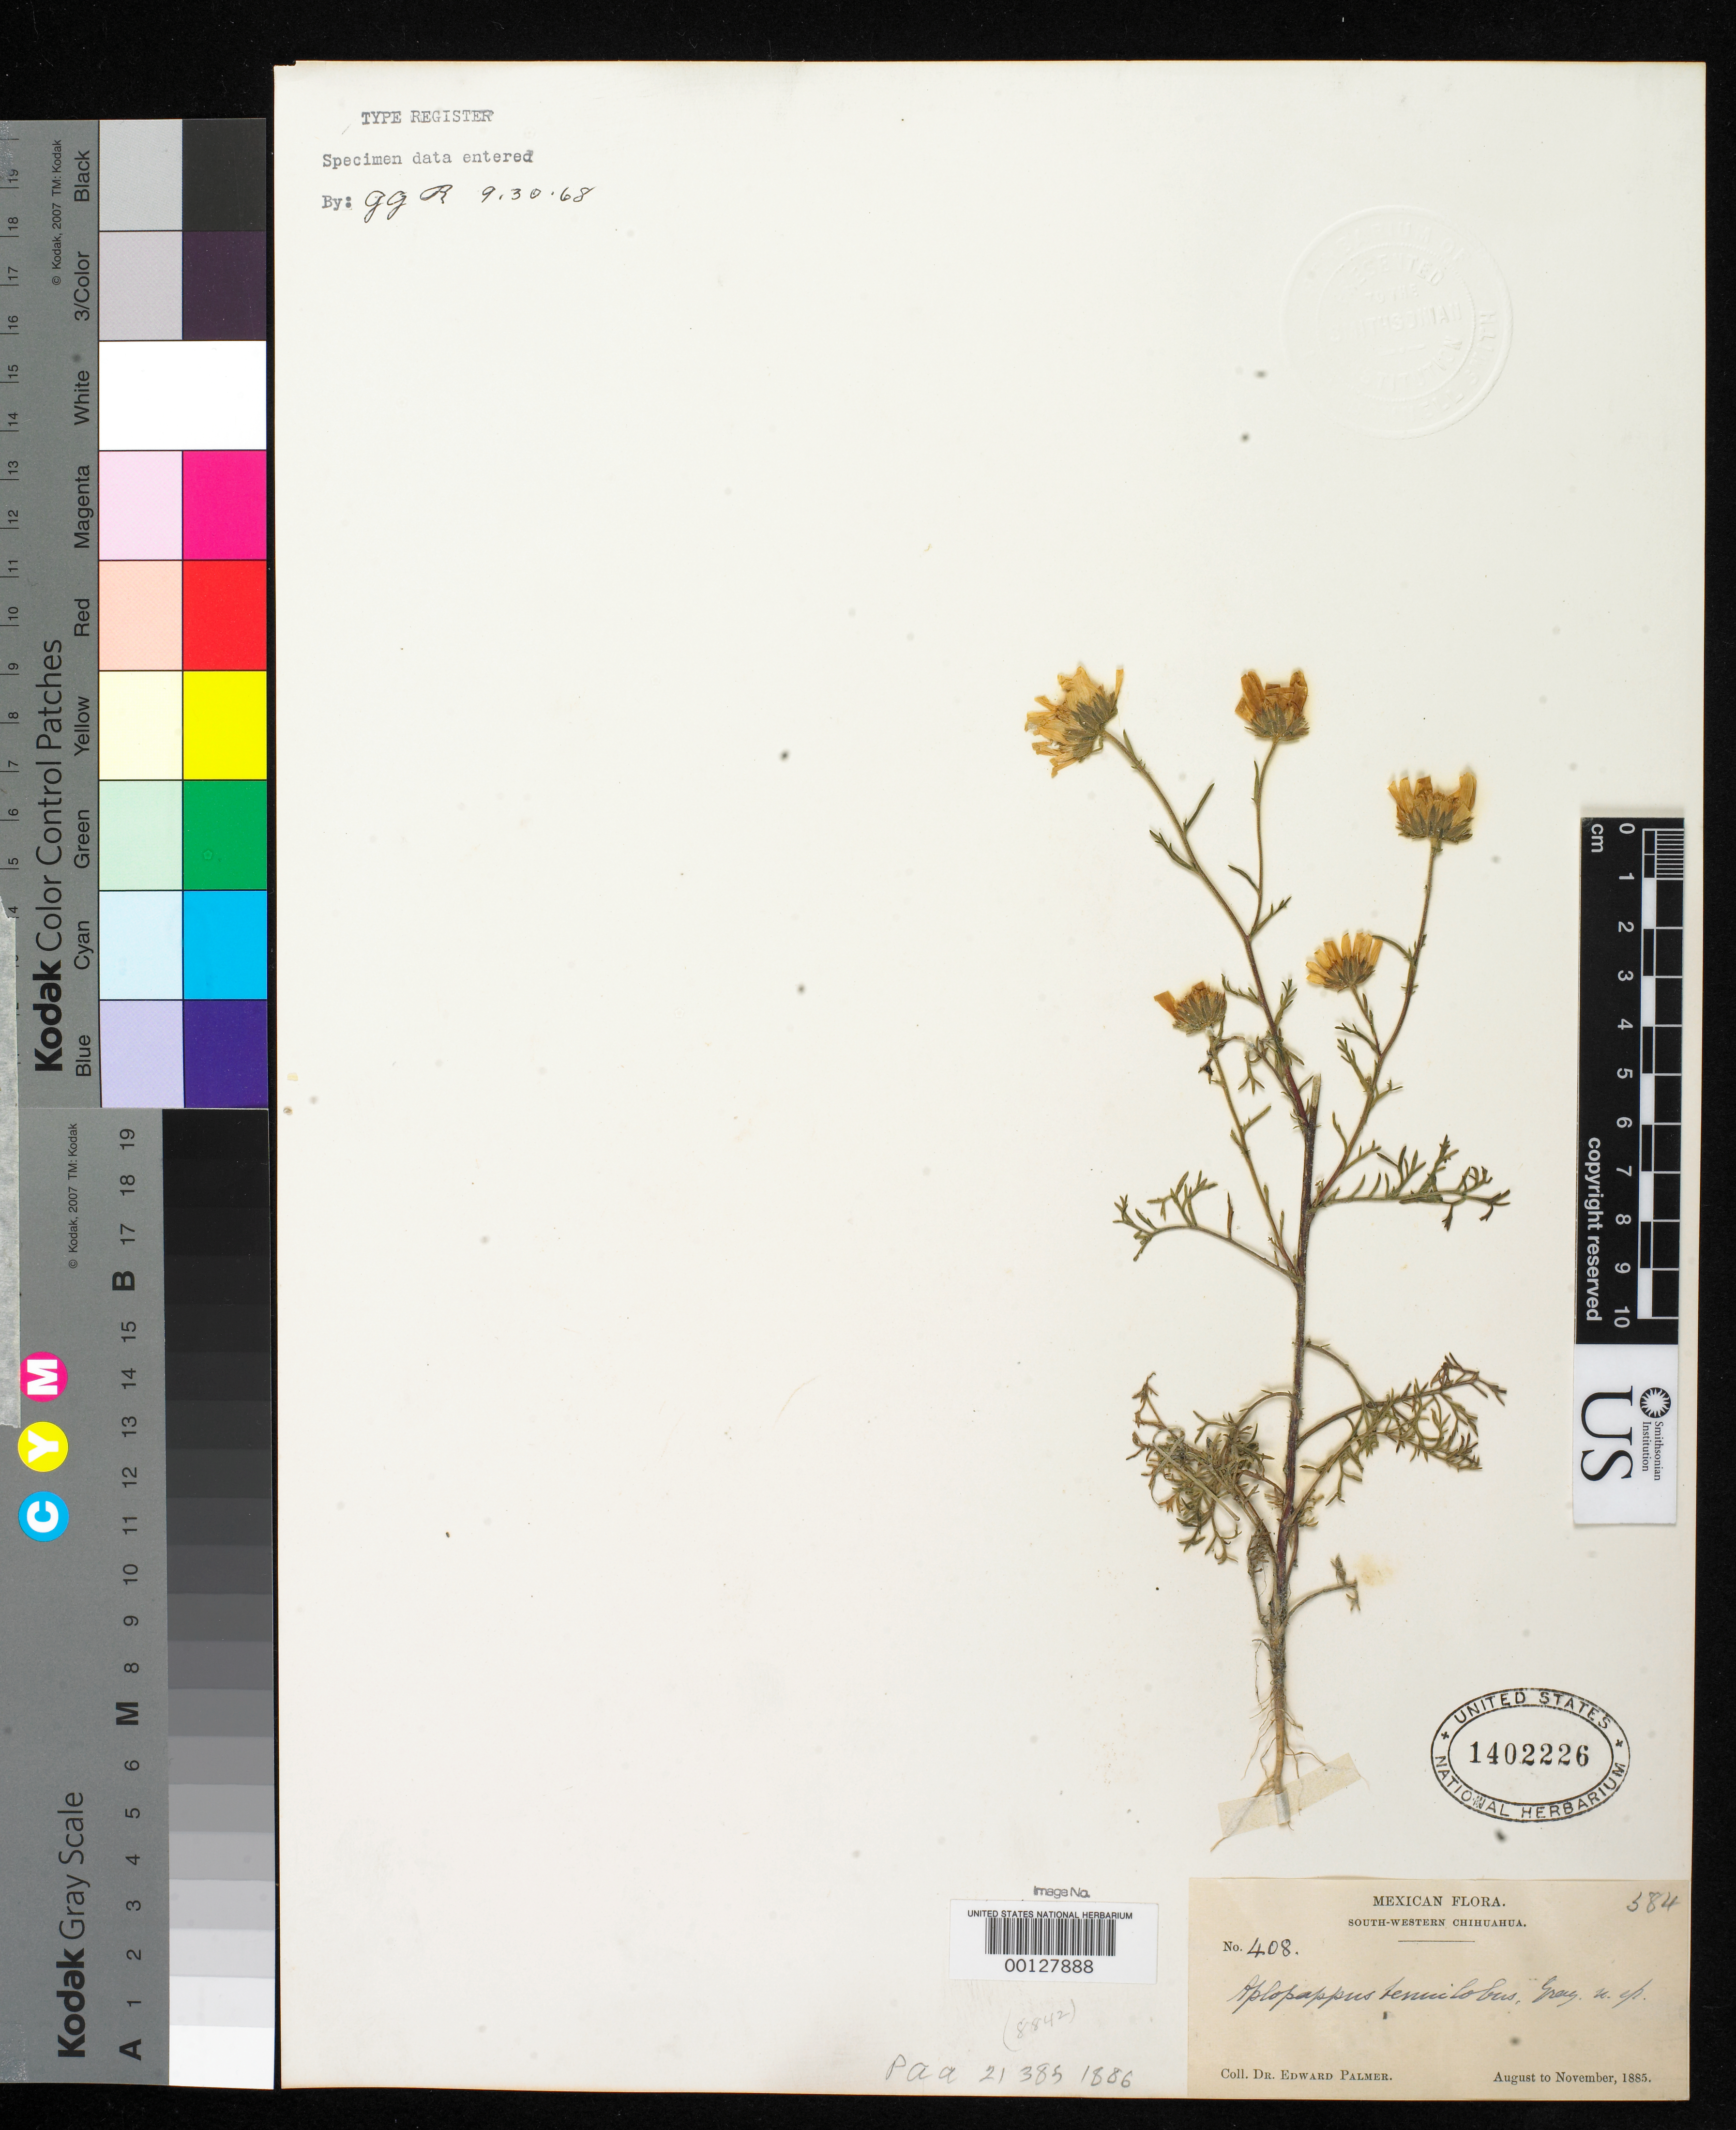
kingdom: Plantae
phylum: Tracheophyta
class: Magnoliopsida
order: Asterales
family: Asteraceae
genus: Haplopappus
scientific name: Haplopappus tenuilobus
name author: A. Gray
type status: Isotype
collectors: E. Palmer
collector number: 408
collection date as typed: Aug 1885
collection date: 1885-08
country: Mexico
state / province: Chihuahua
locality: Batopilas.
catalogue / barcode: US 1402226